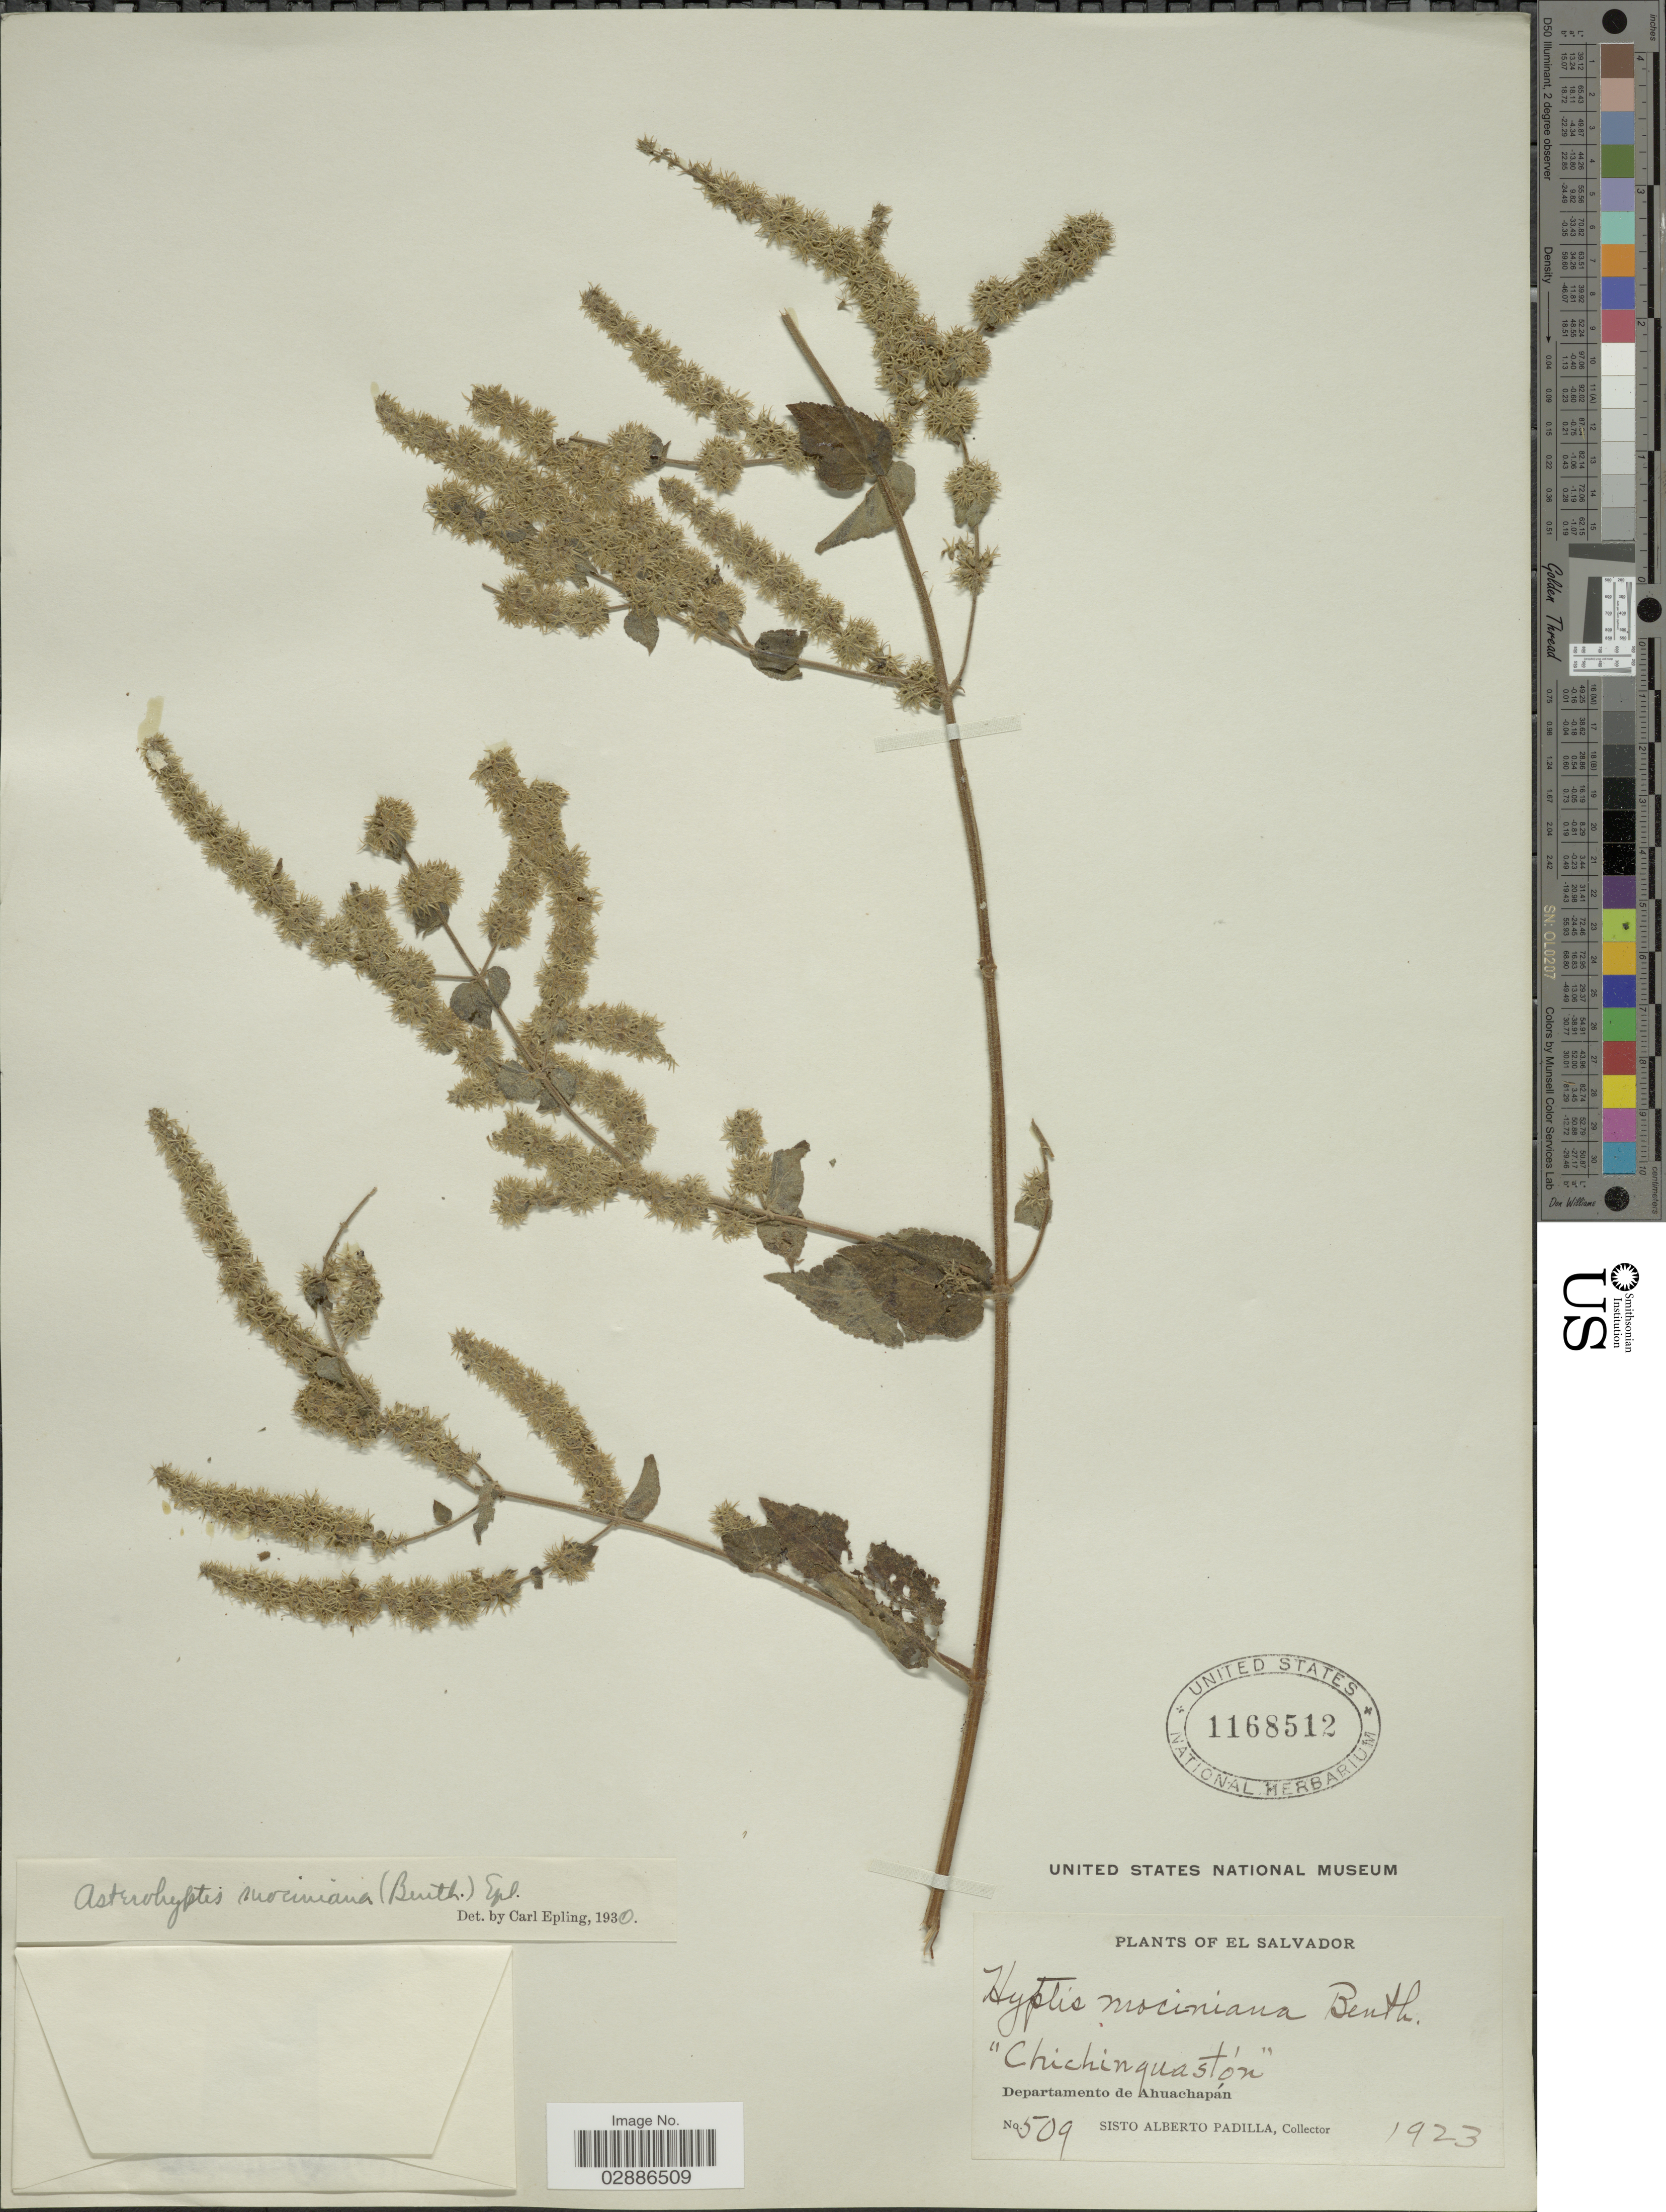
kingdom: Plantae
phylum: Tracheophyta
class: Magnoliopsida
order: Lamiales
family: Lamiaceae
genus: Asterohyptis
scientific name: Asterohyptis mociniana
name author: (Benth.) Epling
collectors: S. A. Padilla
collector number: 509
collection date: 1923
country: El Salvador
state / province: Ahuachapan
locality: Departamento de Ahuachapán.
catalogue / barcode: US 1168512